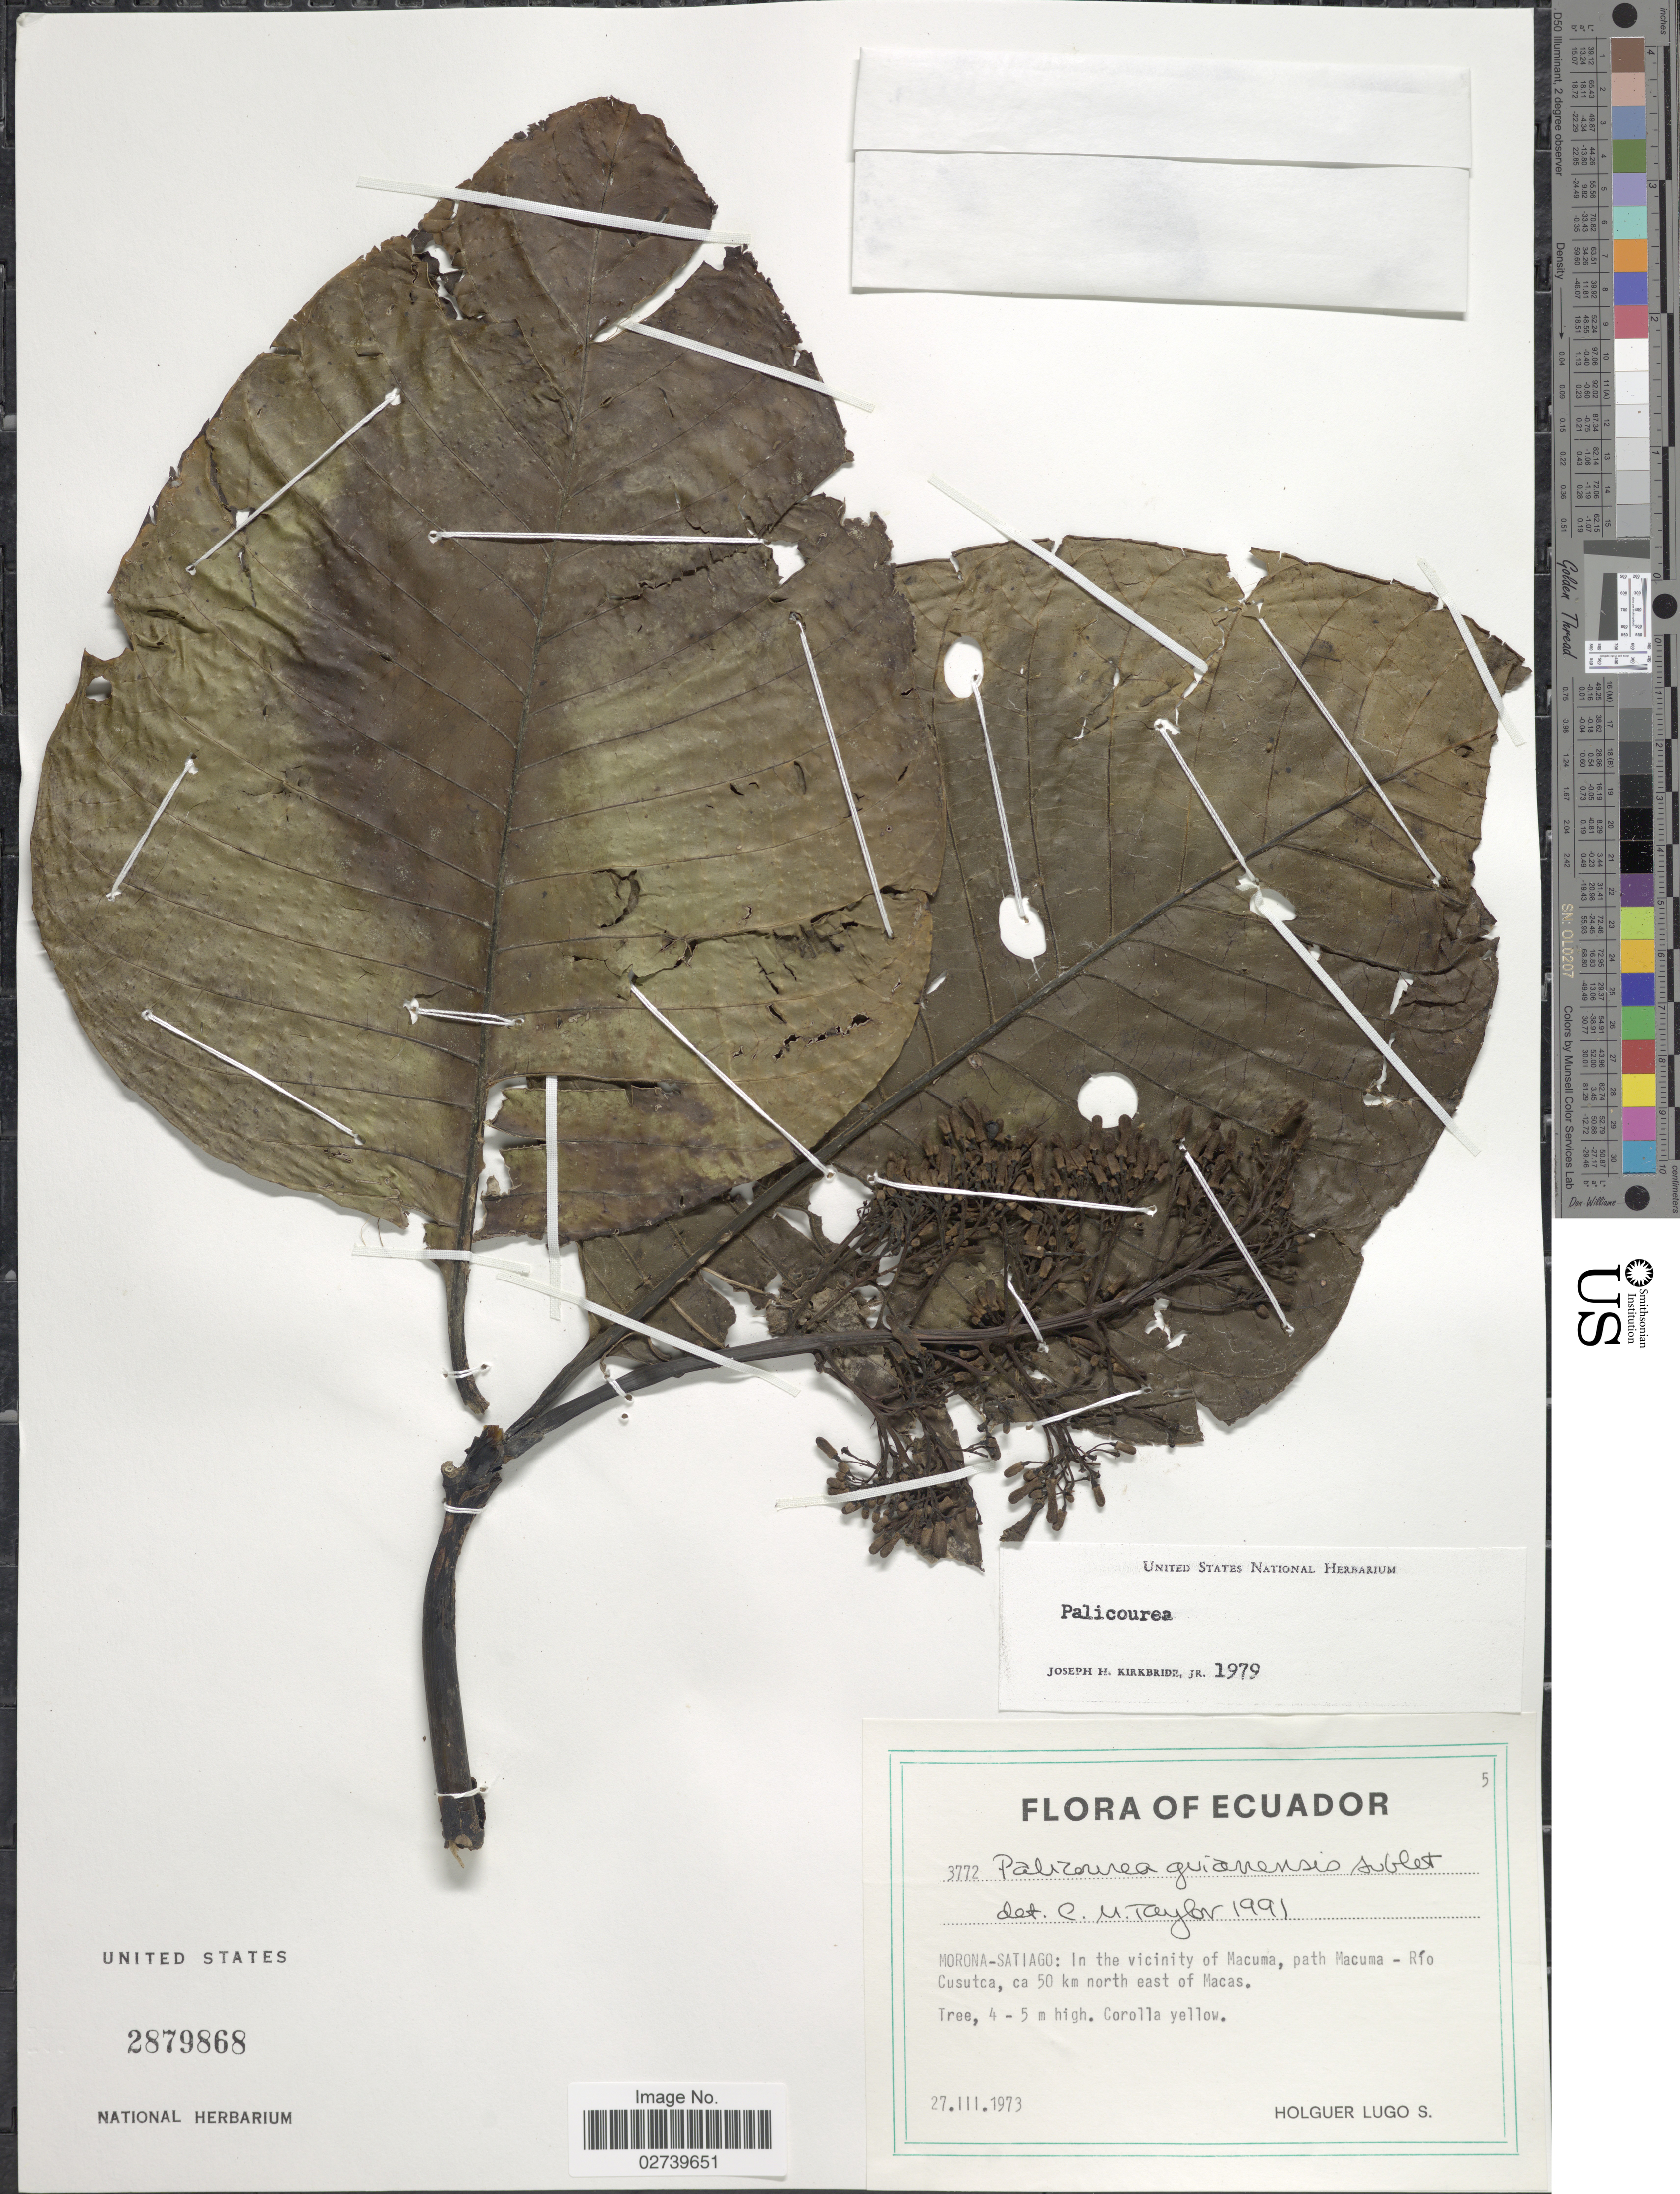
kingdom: Plantae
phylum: Tracheophyta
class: Magnoliopsida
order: Gentianales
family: Rubiaceae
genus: Palicourea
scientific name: Palicourea guianensis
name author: Aubl.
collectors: H. Lugo S.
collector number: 3772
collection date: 1973-03-27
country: Ecuador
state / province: Morona-Santiago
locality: In the vicinity of Macuma, path Macuma-Rio Cusutca, ca 50 km north east of Macas.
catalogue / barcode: US 2879868